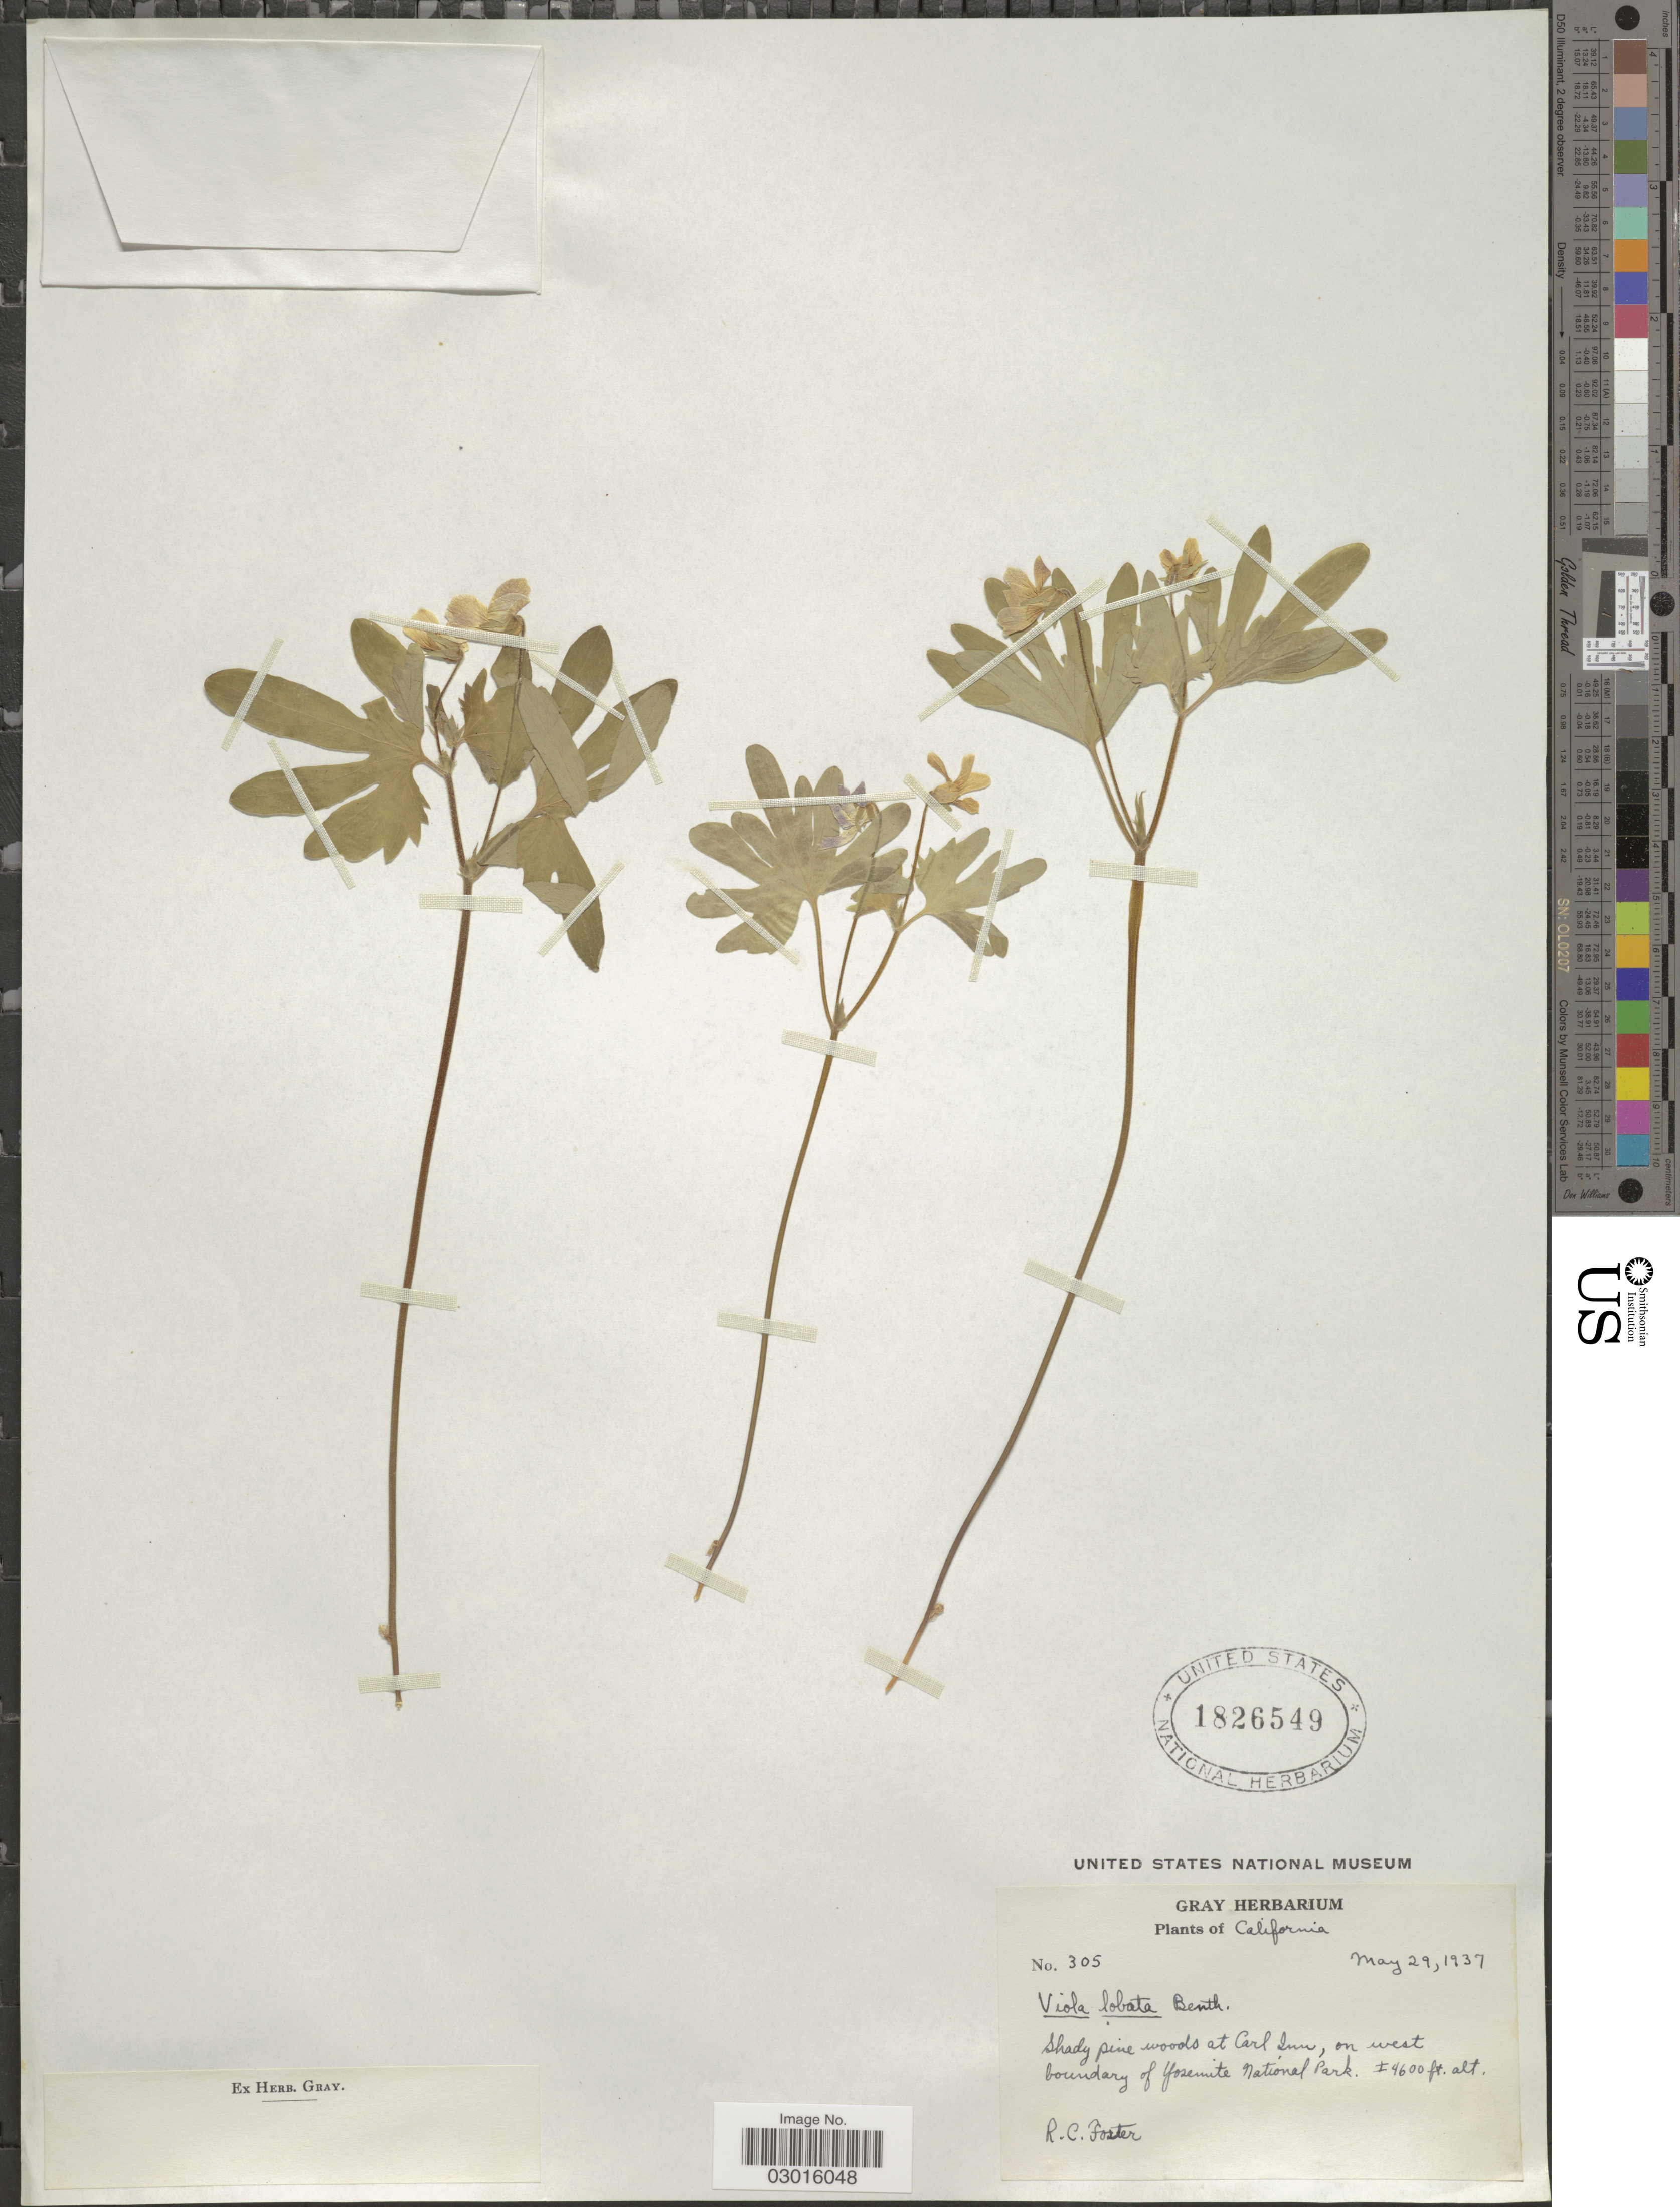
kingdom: Plantae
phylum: Tracheophyta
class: Magnoliopsida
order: Malpighiales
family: Violaceae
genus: Viola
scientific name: Viola lobata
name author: Benth.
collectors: R. C. Foster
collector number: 305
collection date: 1937-05-29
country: United States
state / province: California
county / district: Mariposa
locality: Shady pine woods at Carl Inn, on west boundary of Yosemite National Park.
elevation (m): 1402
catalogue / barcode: US 1826549